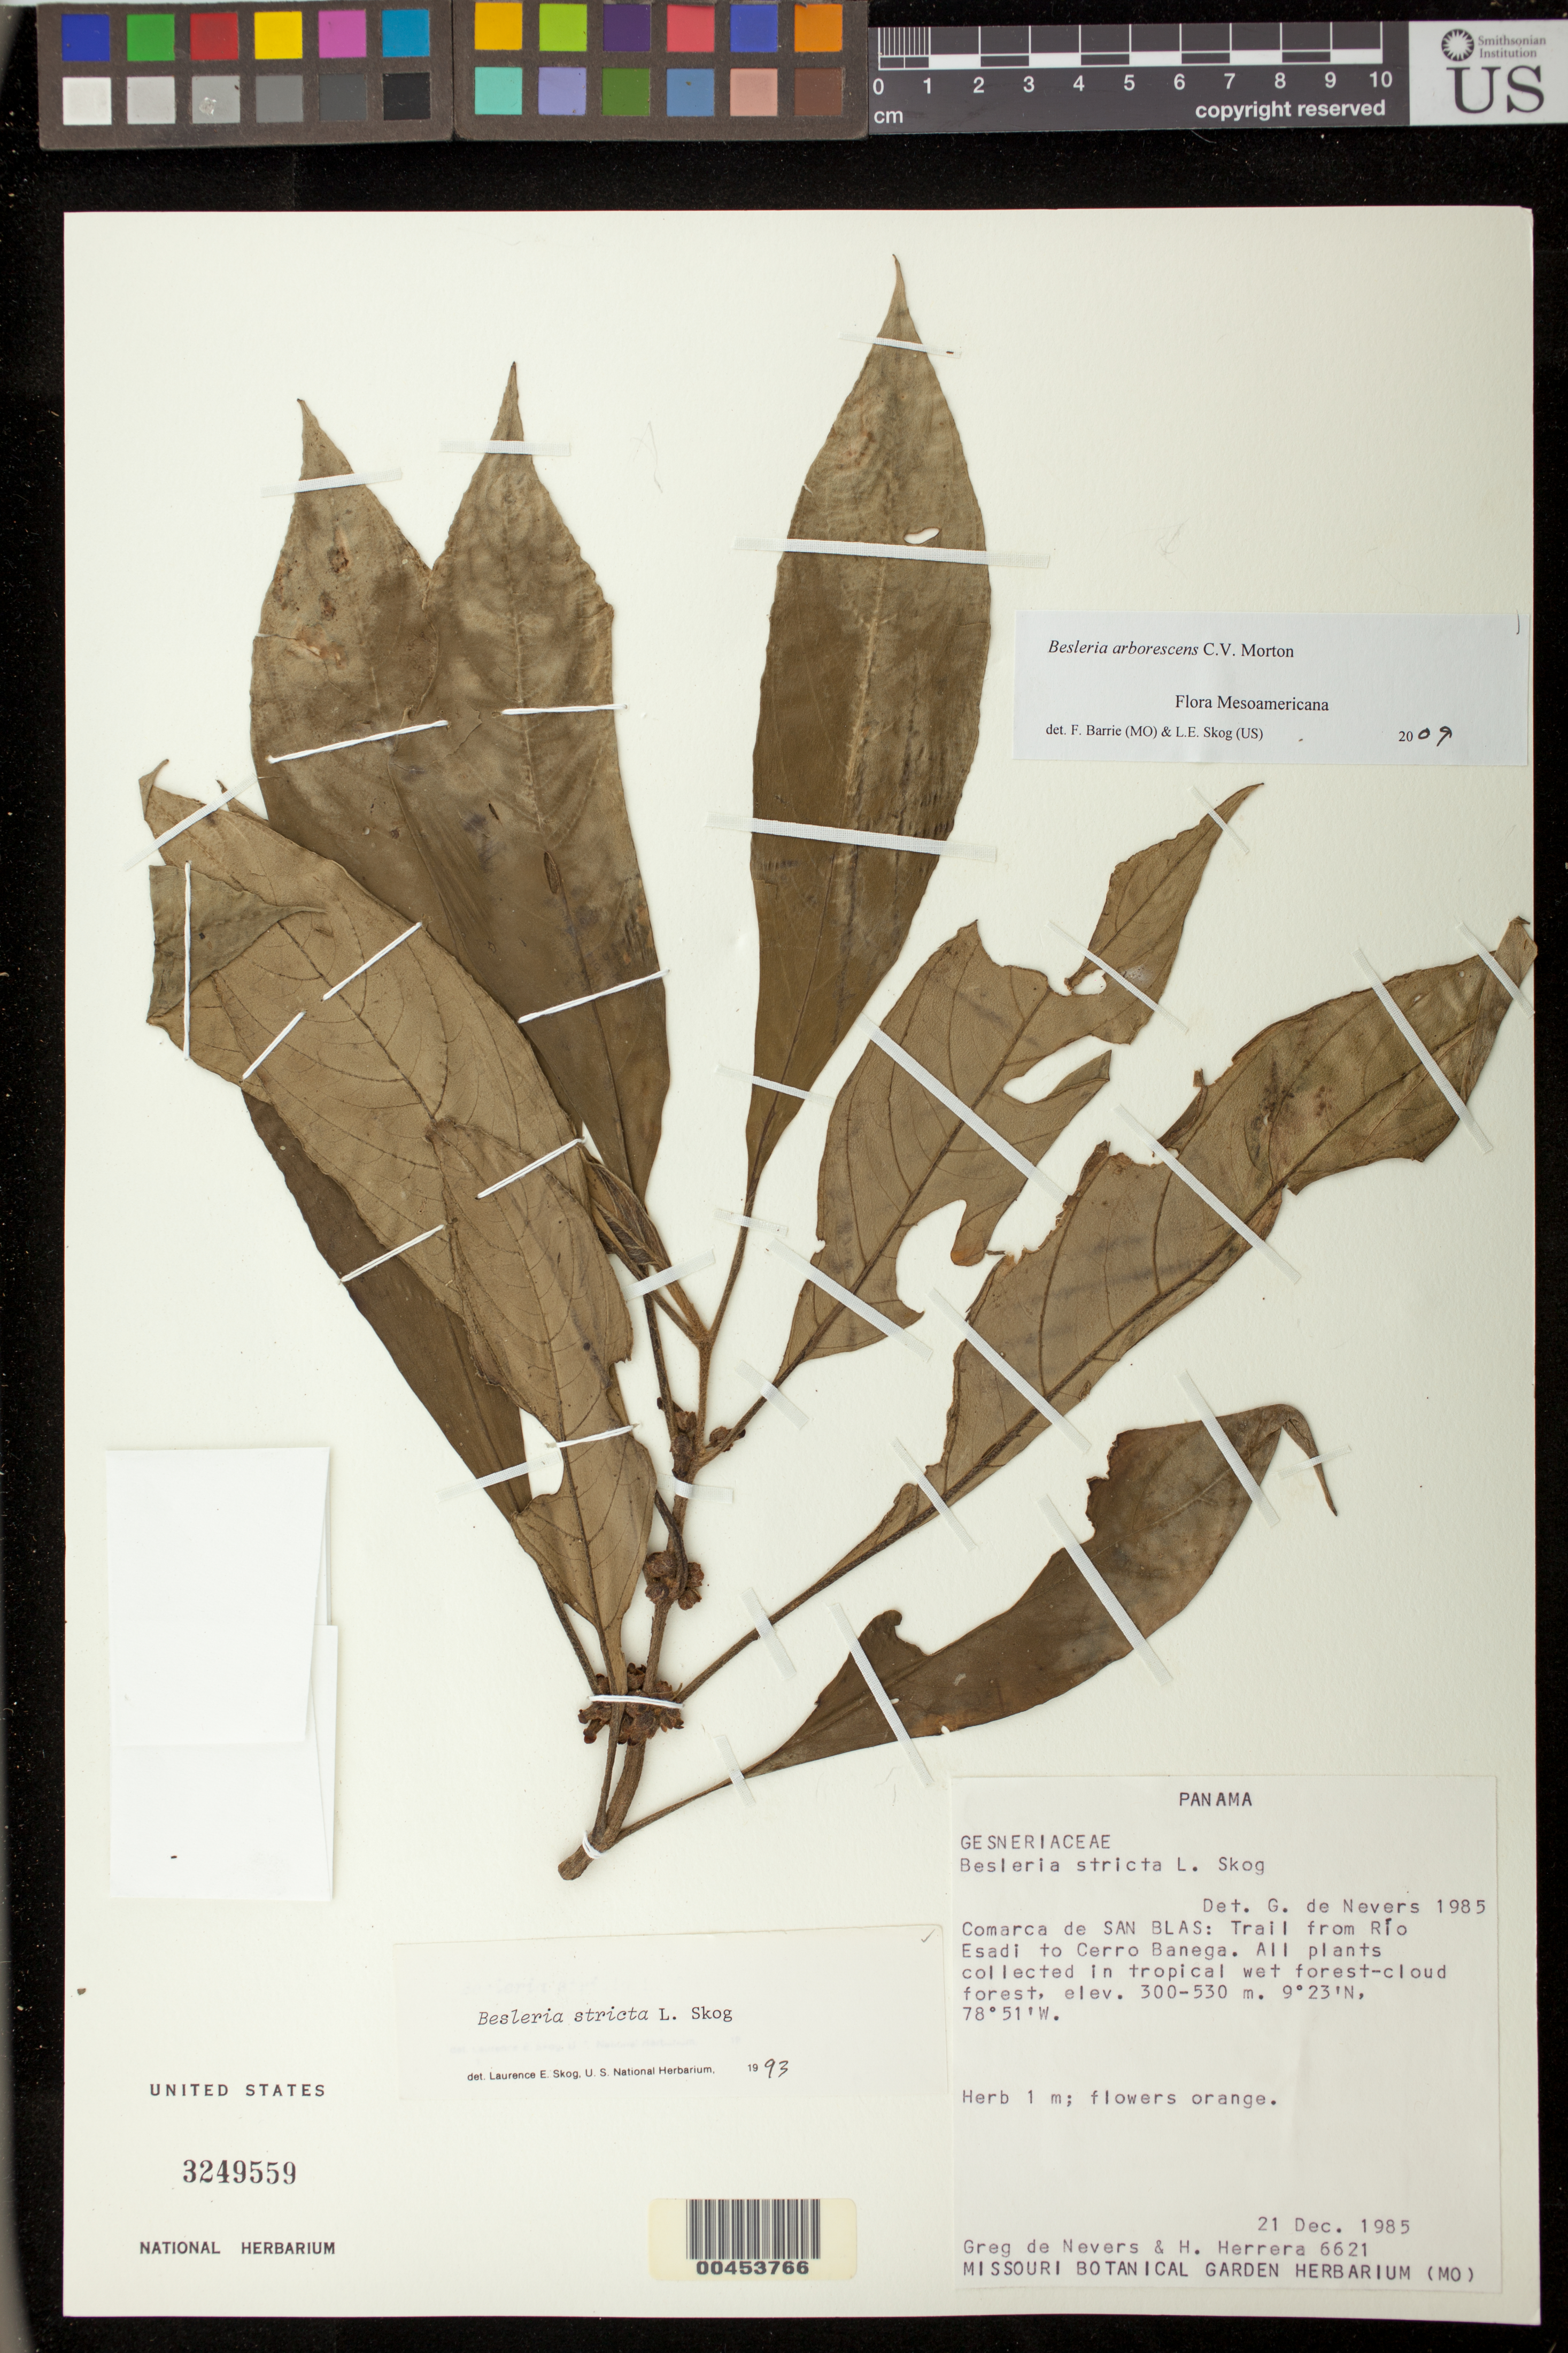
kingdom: Plantae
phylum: Tracheophyta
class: Magnoliopsida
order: Lamiales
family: Gesneriaceae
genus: Besleria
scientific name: Besleria arborescens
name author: C.V. Morton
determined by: Barrie, F. R.; Skog, Laurence E.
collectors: G. C. de Nevers & H. Herrera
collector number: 6621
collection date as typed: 21 Dec 1985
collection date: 1985-12-21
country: Panama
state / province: Kuna Yala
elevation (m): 300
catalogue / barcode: US 3249559